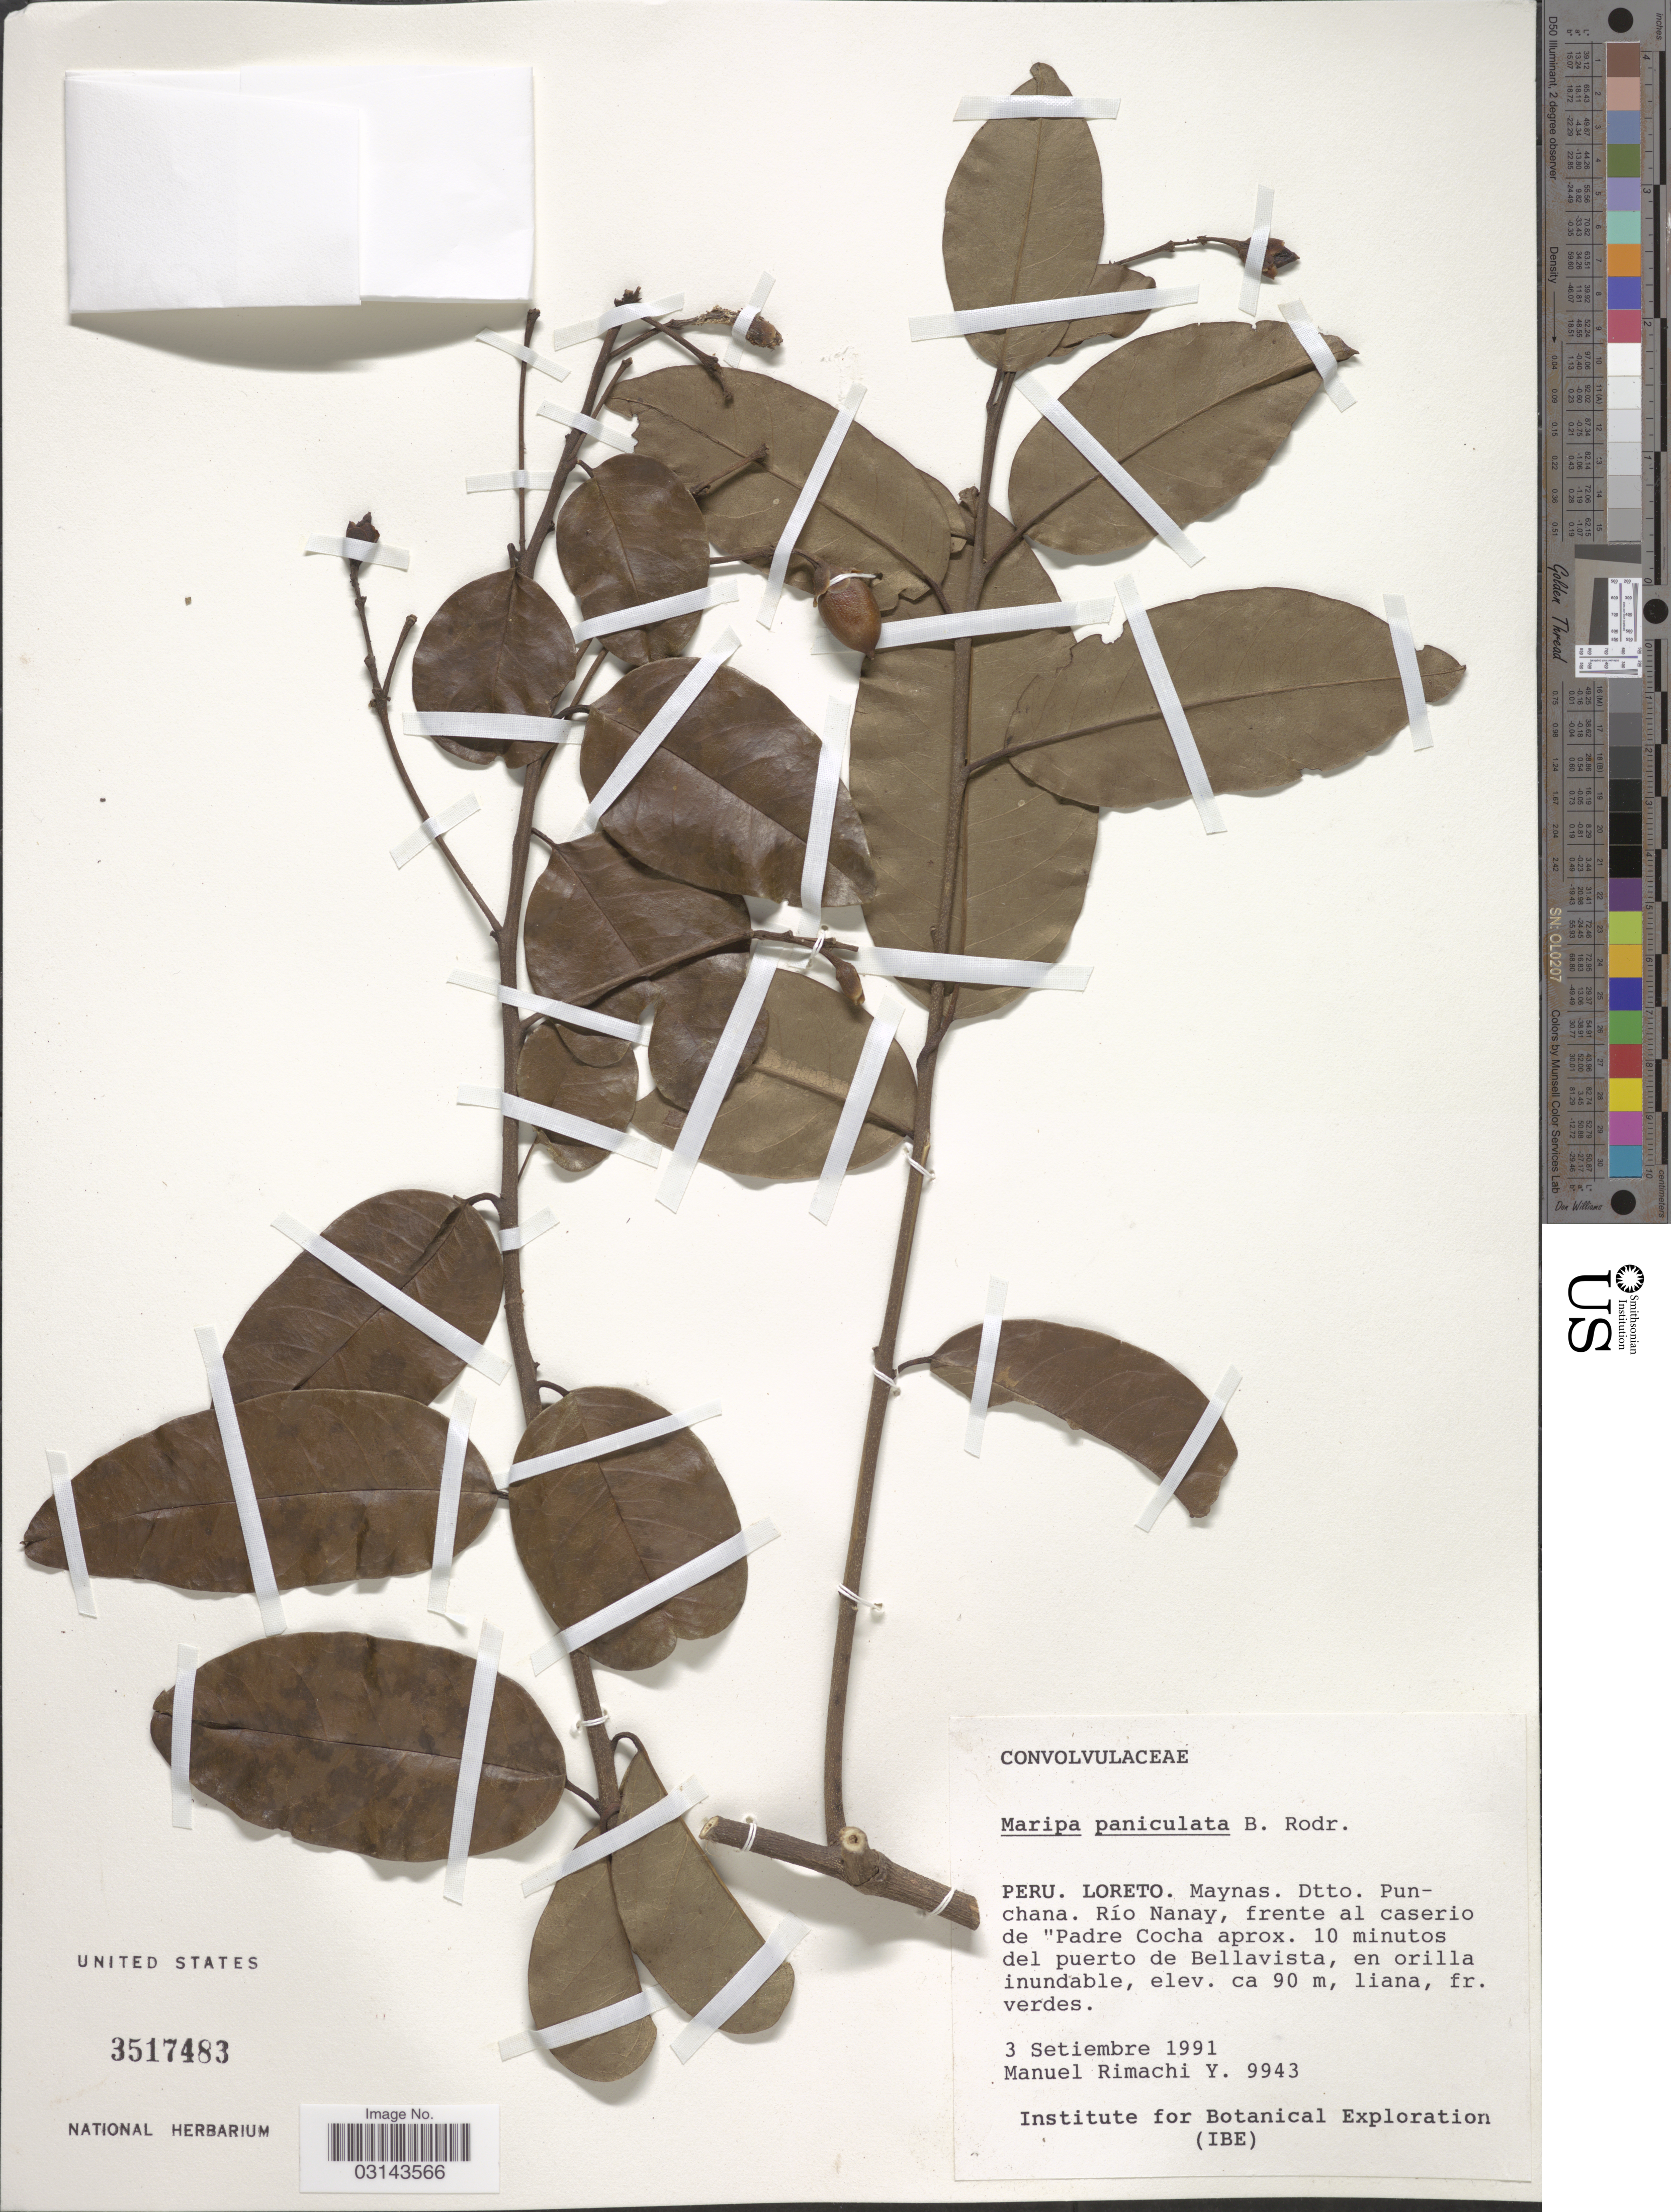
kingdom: Plantae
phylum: Tracheophyta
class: Magnoliopsida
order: Solanales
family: Convolvulaceae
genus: Maripa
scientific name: Maripa paniculata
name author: Barb. Rodr.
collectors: M. Rimachi Y.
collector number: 9943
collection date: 1991-09-03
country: Peru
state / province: Loreto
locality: Loreto. Maynas. Dtto. Punchana. Río Nanay, frente al caserio de Padre Cocha aprox. 10 minutos del puerto Bellavista, en orilla inundable.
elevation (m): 90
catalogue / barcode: US 3517483